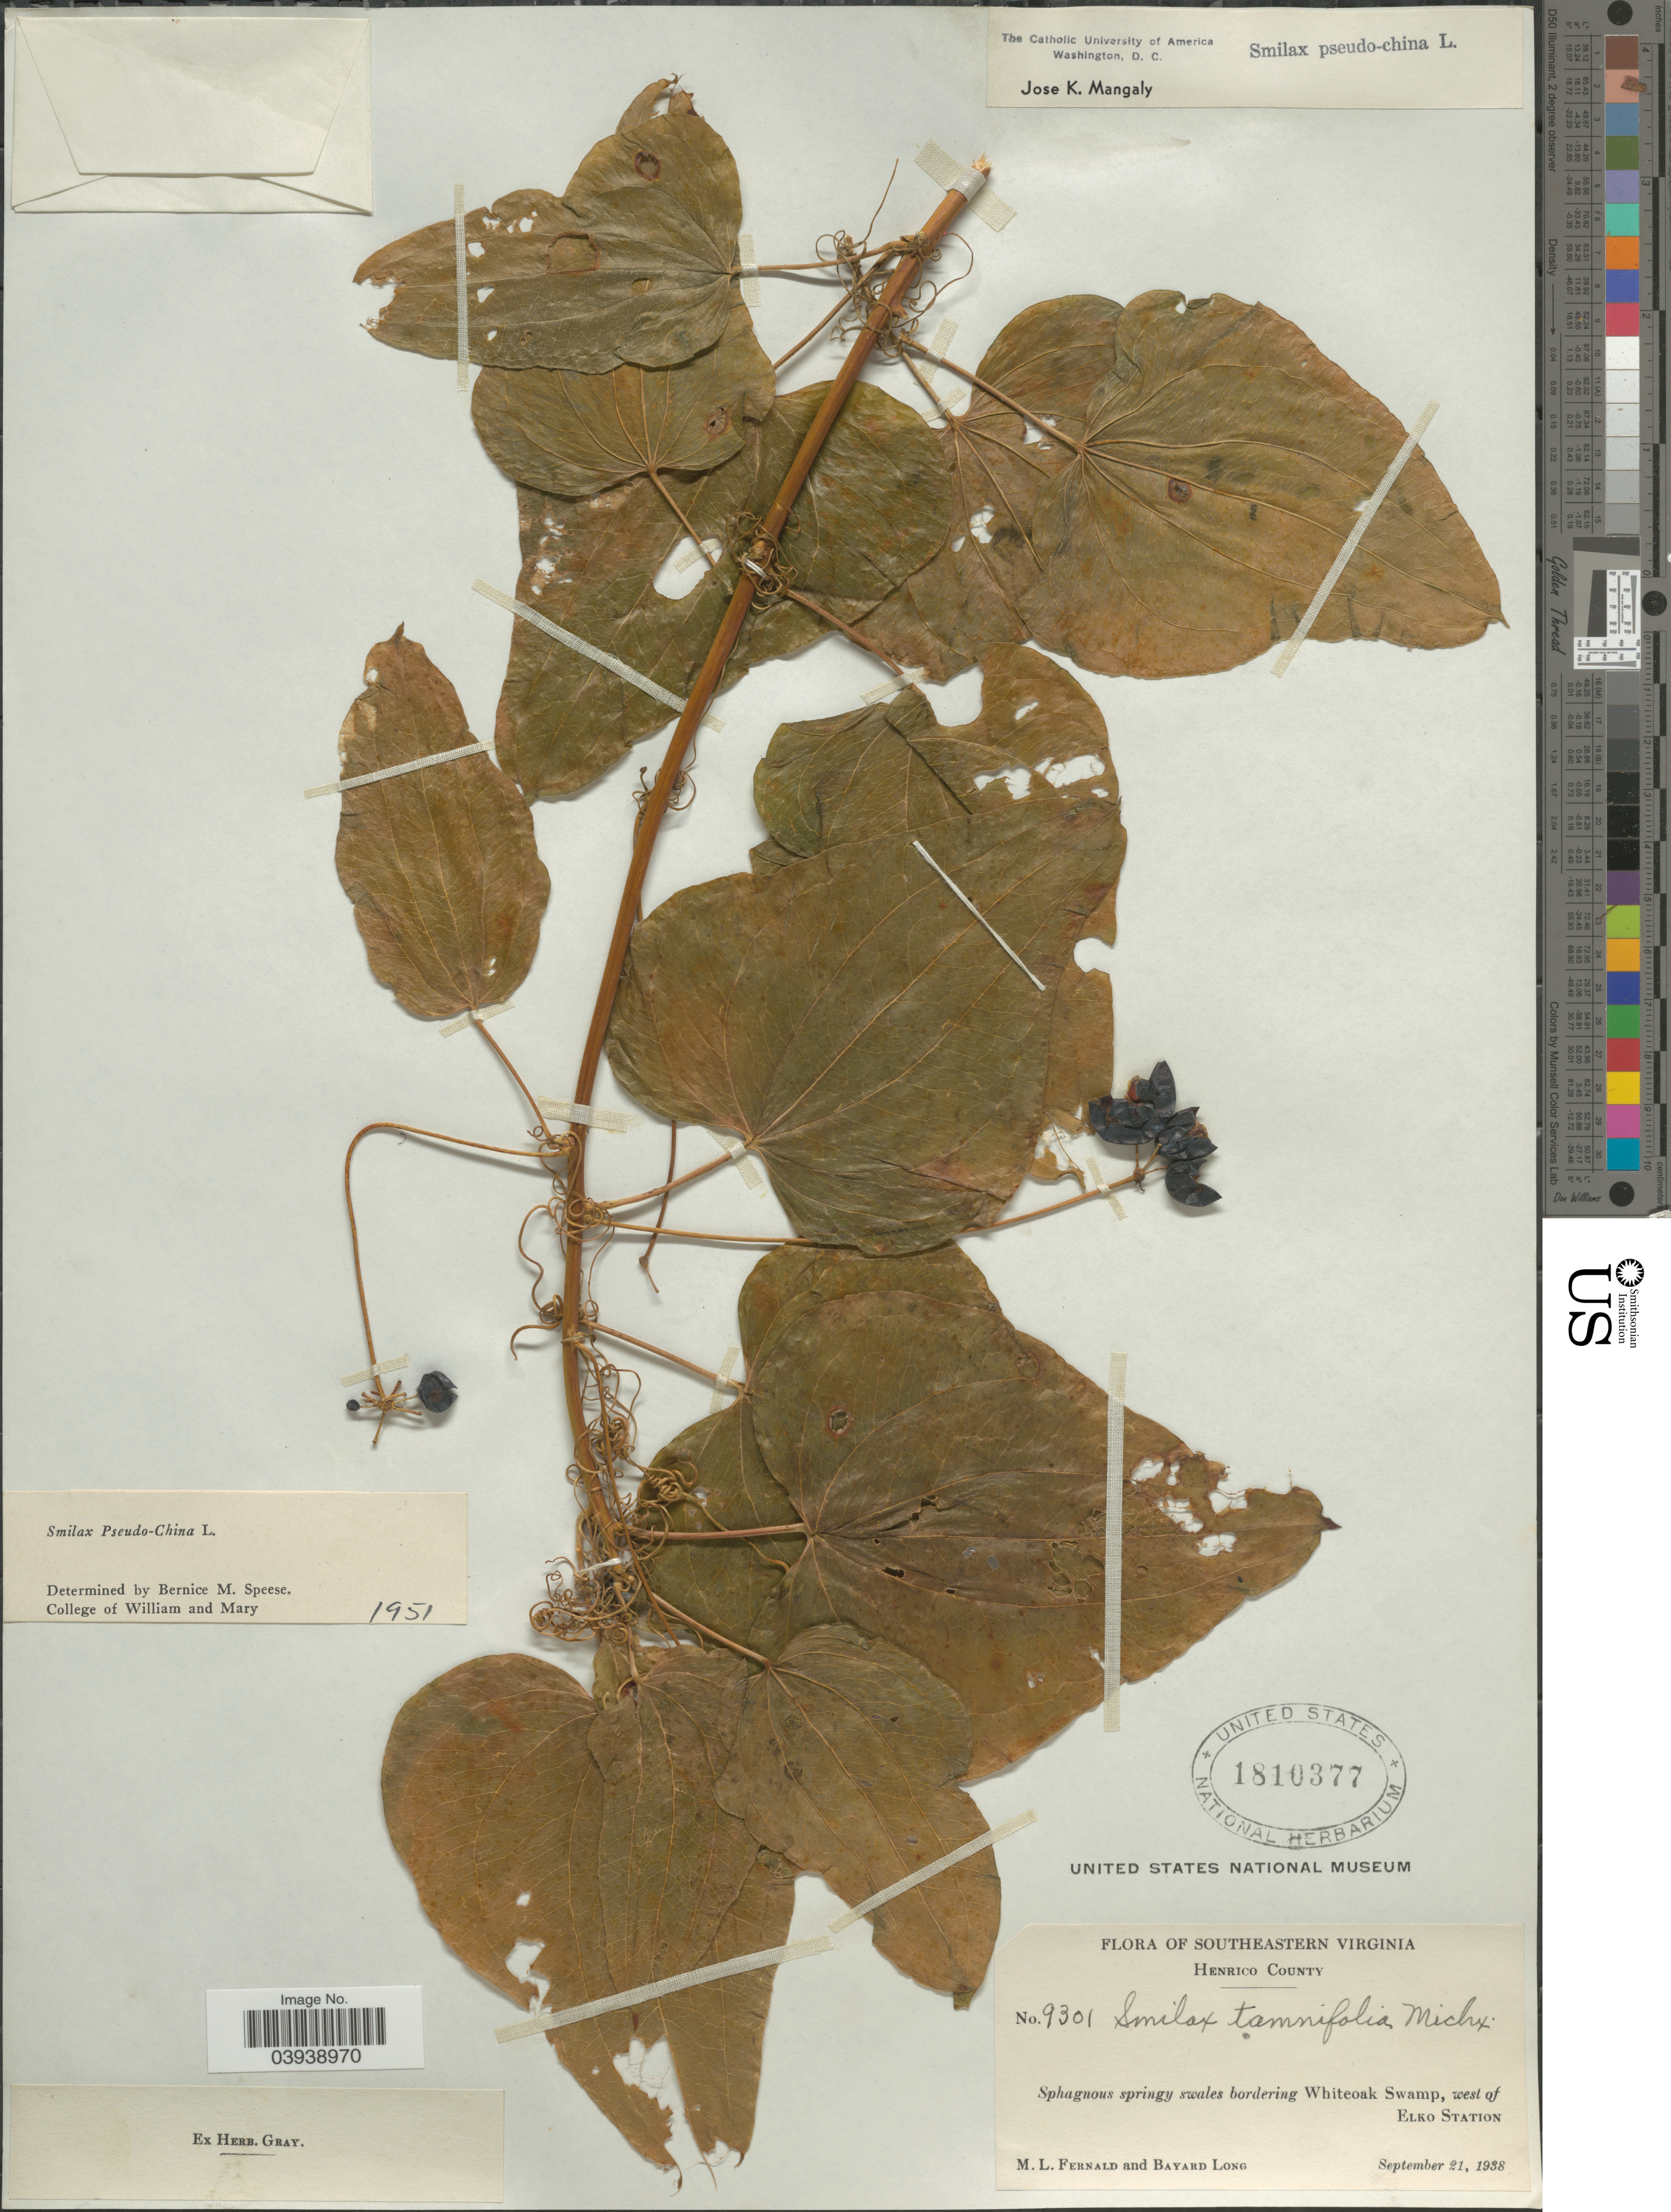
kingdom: Plantae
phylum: Tracheophyta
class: Liliopsida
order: Liliales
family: Smilacaceae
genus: Smilax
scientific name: Smilax pseudochina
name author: L.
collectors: M. L. Fernald & B. Long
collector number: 9301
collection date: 1938-09-21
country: United States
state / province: Virginia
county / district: Henrico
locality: Southeastern Virginia. Henrico County. Sphagnous springy swales bordering Whiteoak Swamp, wet of Elko Station.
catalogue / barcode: US 1810377